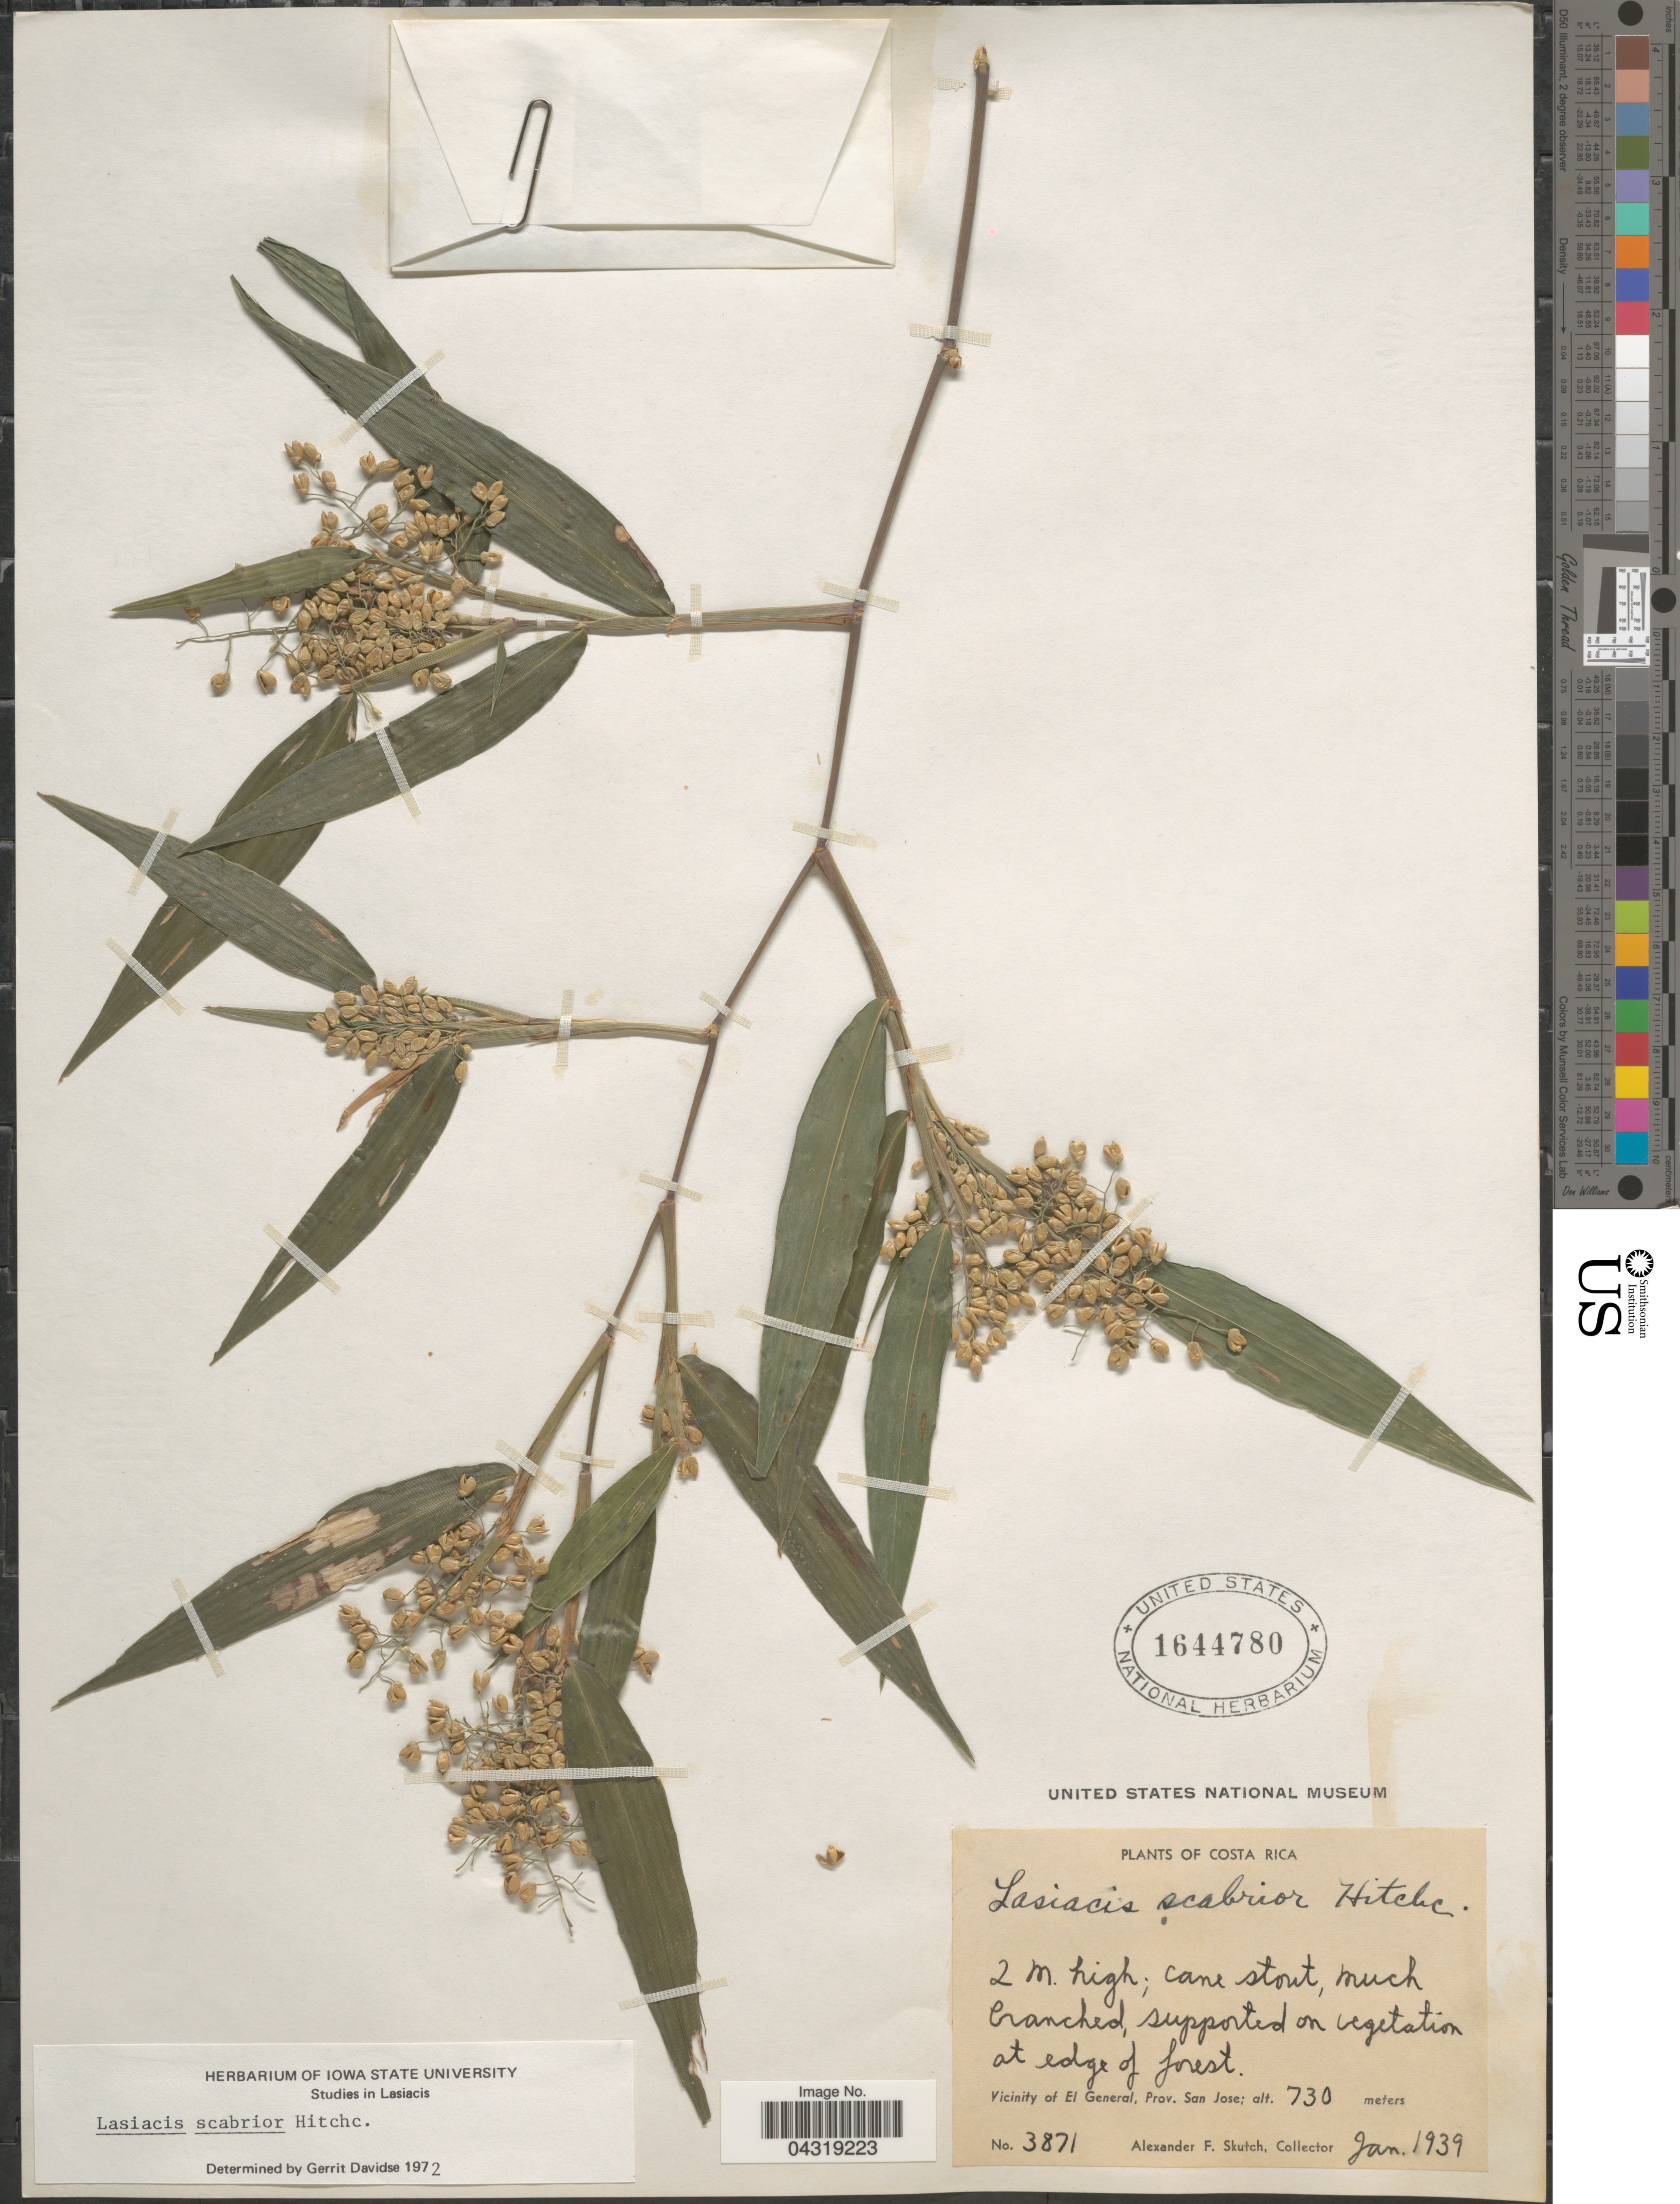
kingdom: Plantae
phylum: Tracheophyta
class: Liliopsida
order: Poales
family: Poaceae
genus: Lasiacis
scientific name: Lasiacis scabrior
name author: Hitchc.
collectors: A. F. Skutch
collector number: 3871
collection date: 1939-01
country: Costa Rica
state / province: San José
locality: At edge of forest. Vicinity of El General, Prov. San Jose.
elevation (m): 730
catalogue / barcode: US 1644780